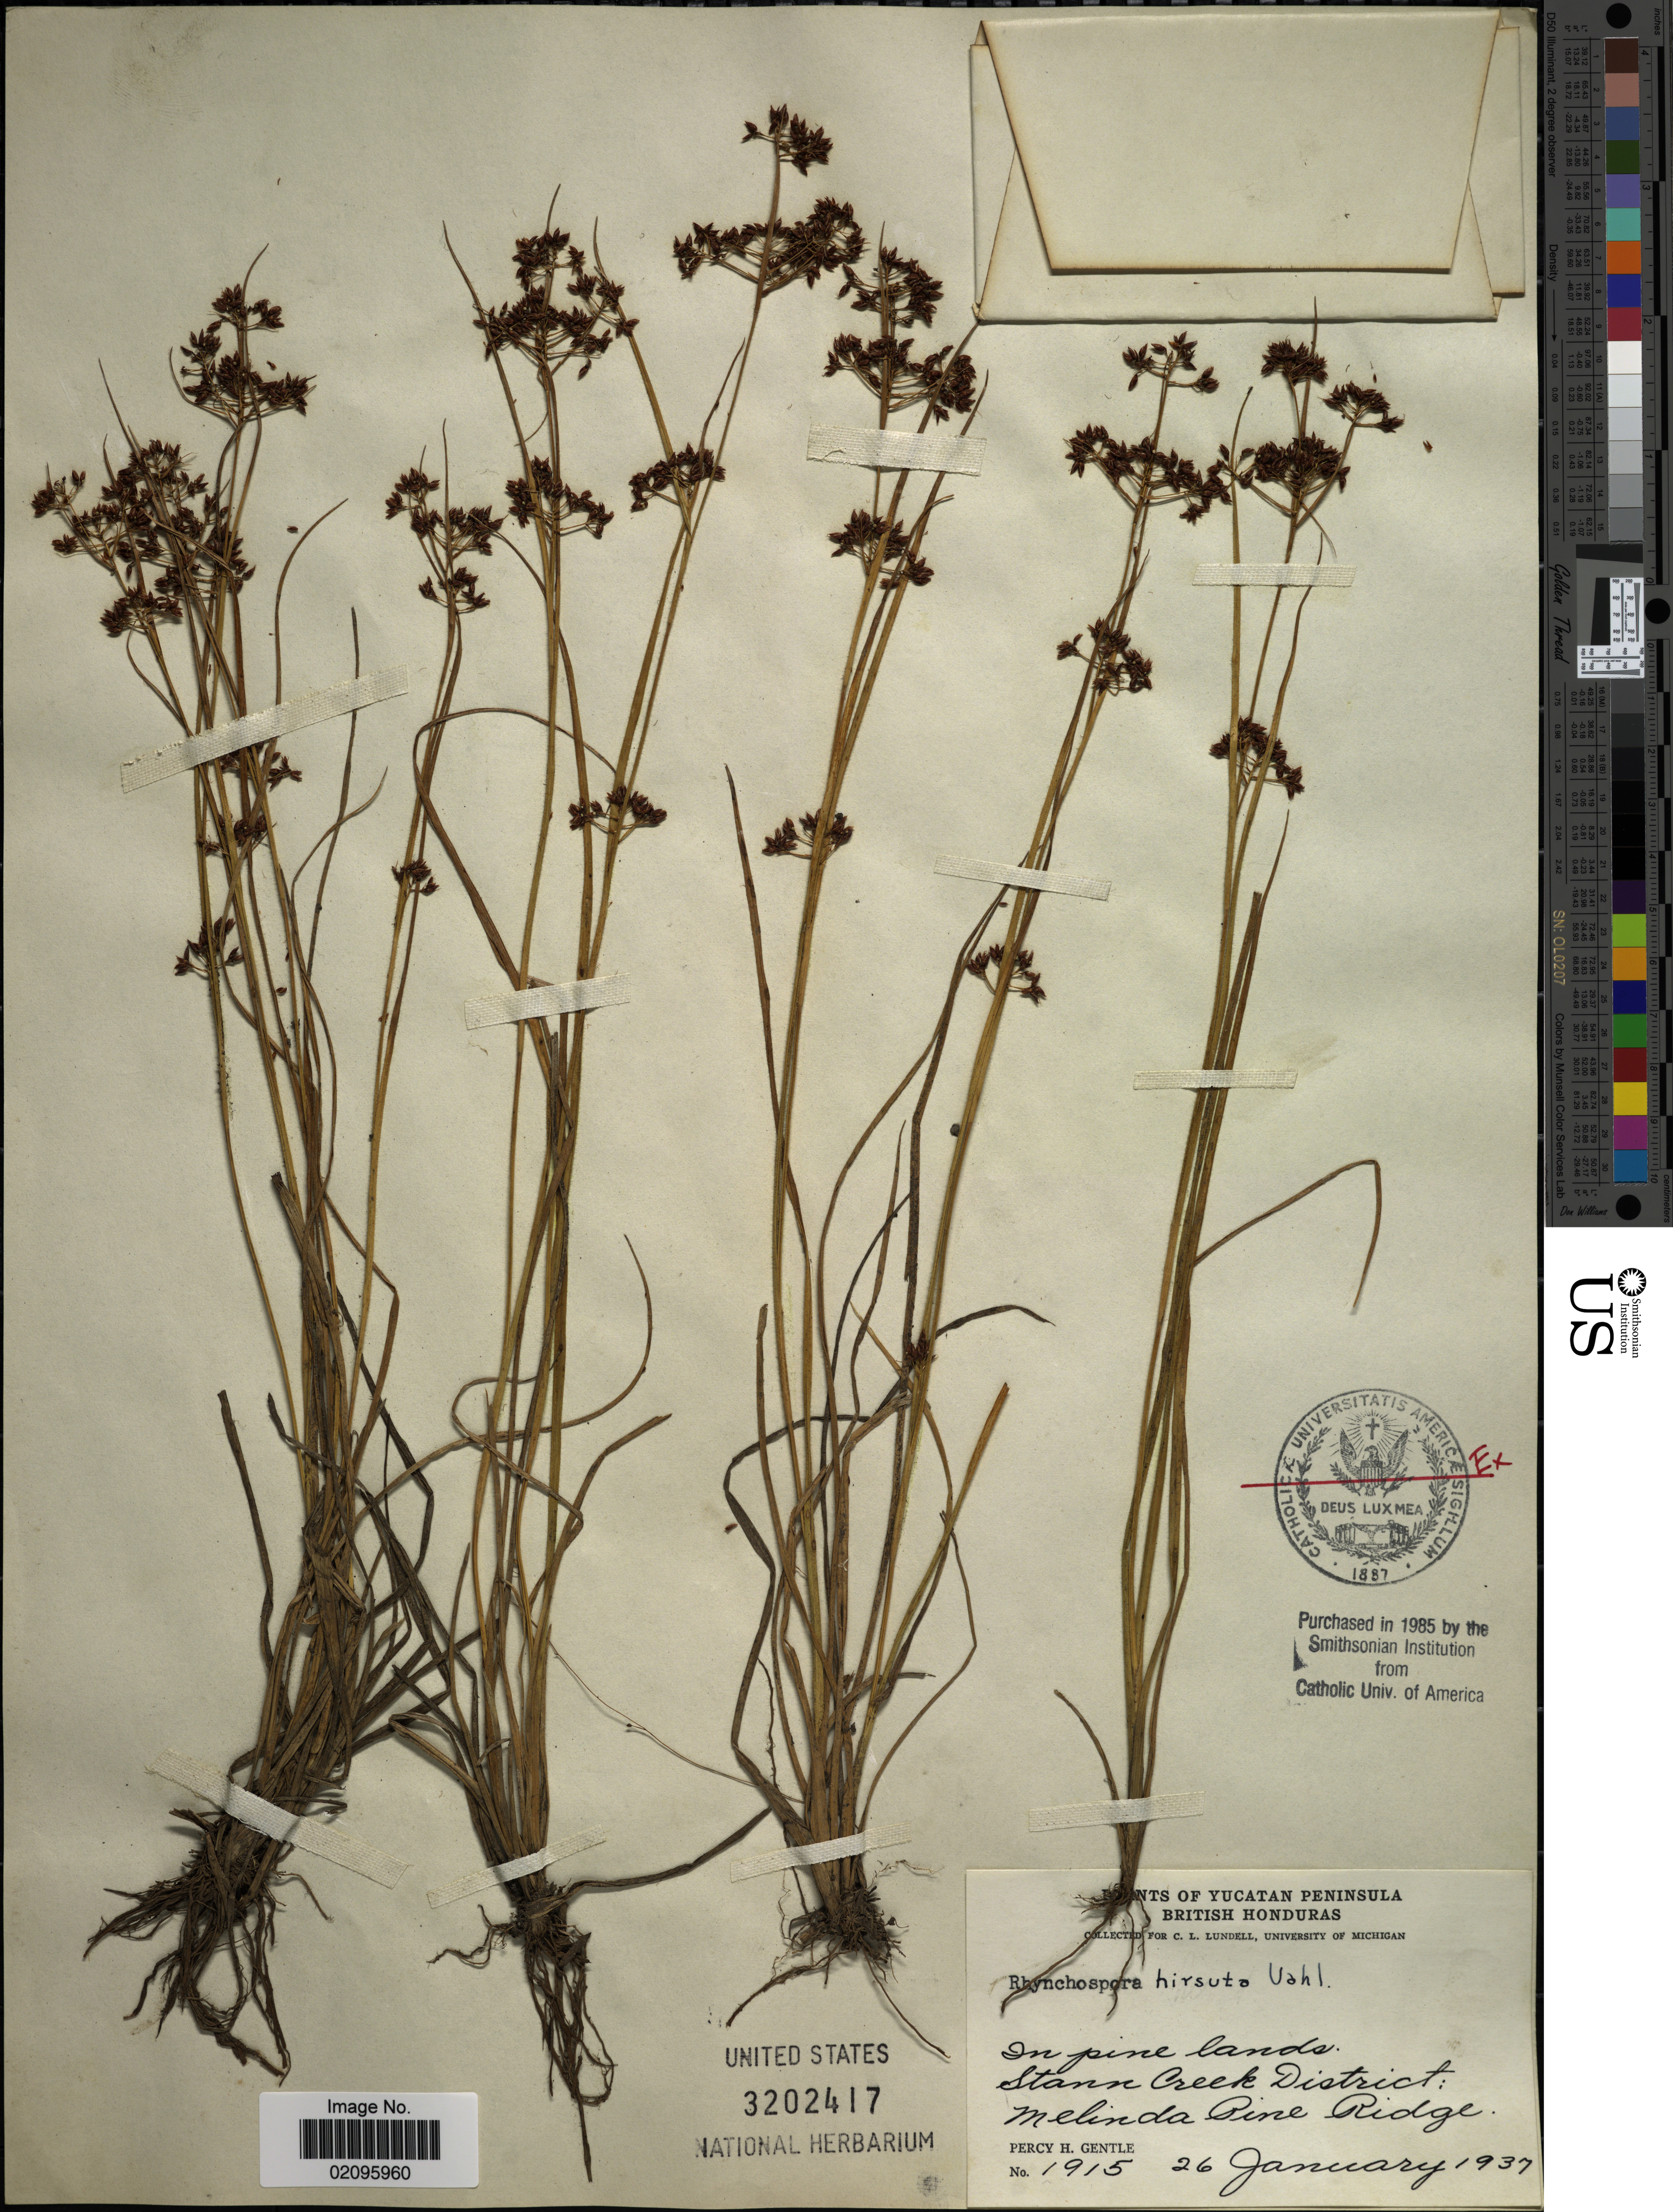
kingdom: Plantae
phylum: Tracheophyta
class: Liliopsida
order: Poales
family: Cyperaceae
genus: Rhynchospora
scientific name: Rhynchospora hirsuta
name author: (Vahl) Vahl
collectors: P. H. Gentle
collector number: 1915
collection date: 1937-01-26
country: Belize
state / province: Stann Creek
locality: British Honduras, Yucatan Peninsula, in pine land, Melinda Pine Ridge.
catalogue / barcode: US 3202417